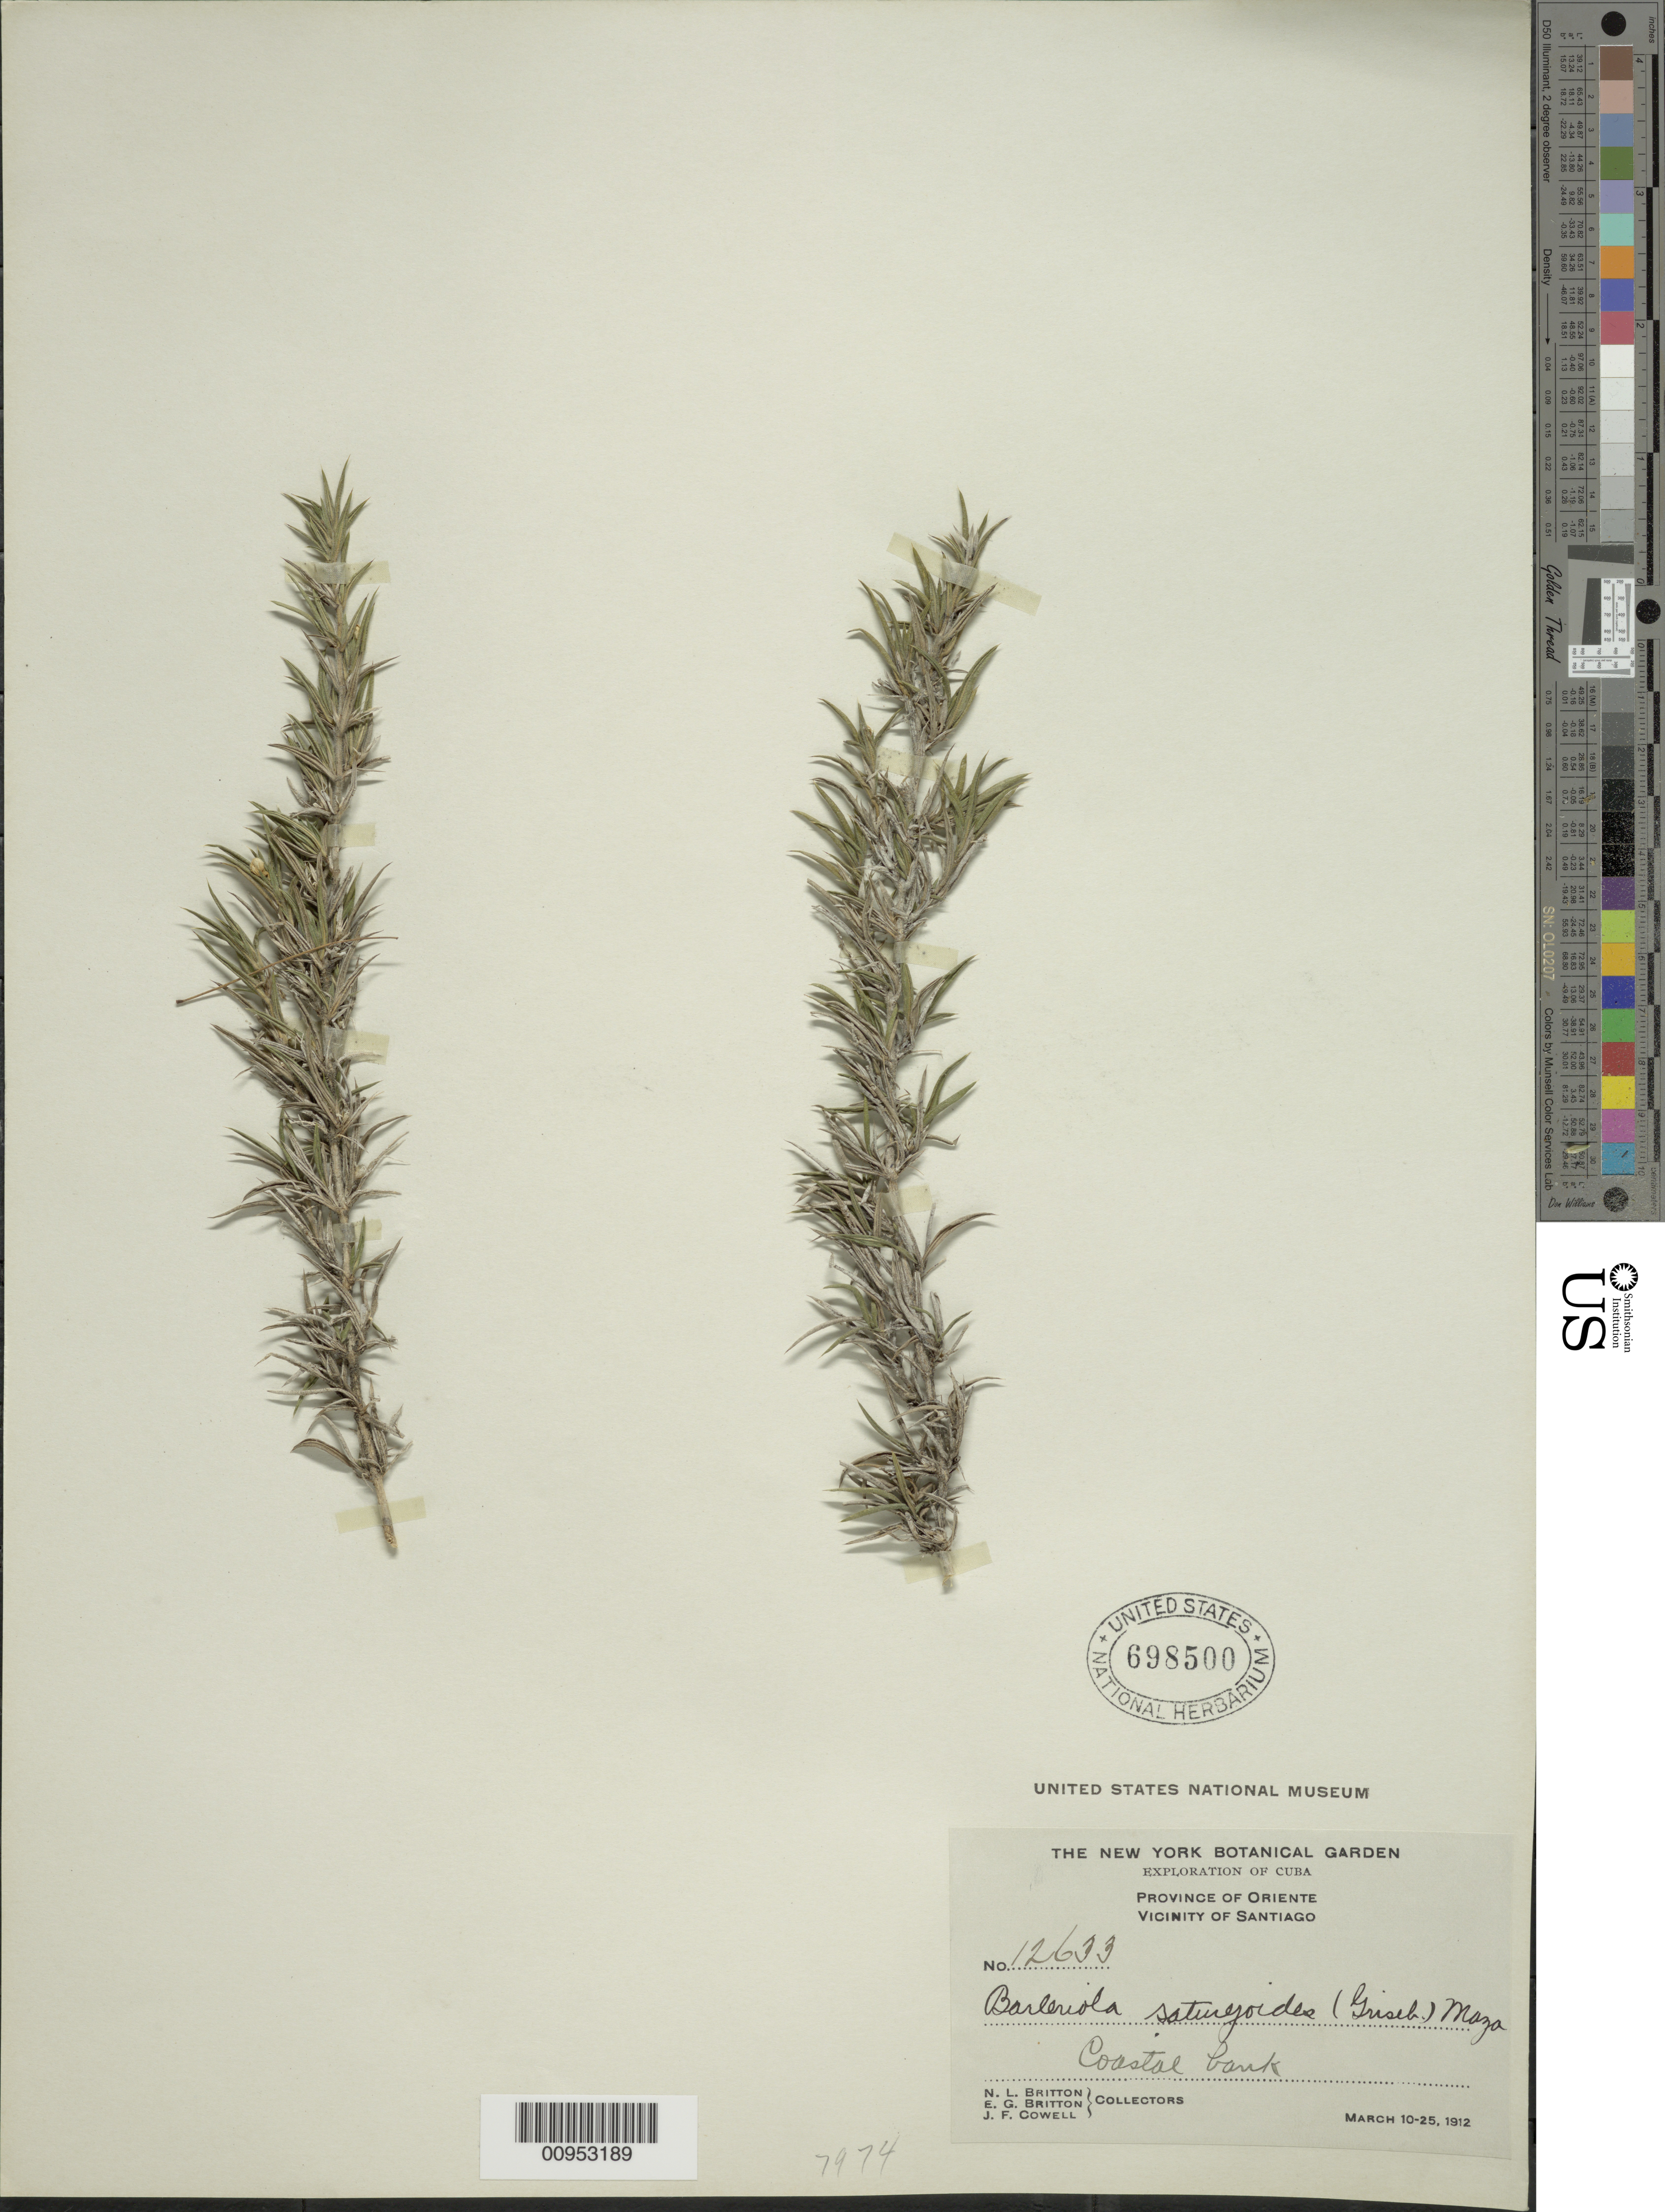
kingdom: Plantae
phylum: Tracheophyta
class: Magnoliopsida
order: Lamiales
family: Acanthaceae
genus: Barleriola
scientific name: Barleriola saturejoides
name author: (Griseb.) M. Gómez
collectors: N. Britton, E. G. Britton & J. F. Cowell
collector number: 12633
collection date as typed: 10 Mar 1912 to 25 Mar 1912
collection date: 1912-03-10/1912-03-25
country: Cuba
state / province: Santiago de Cuba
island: Cuba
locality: Santiago vicinity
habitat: Coastal bank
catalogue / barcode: US 698500